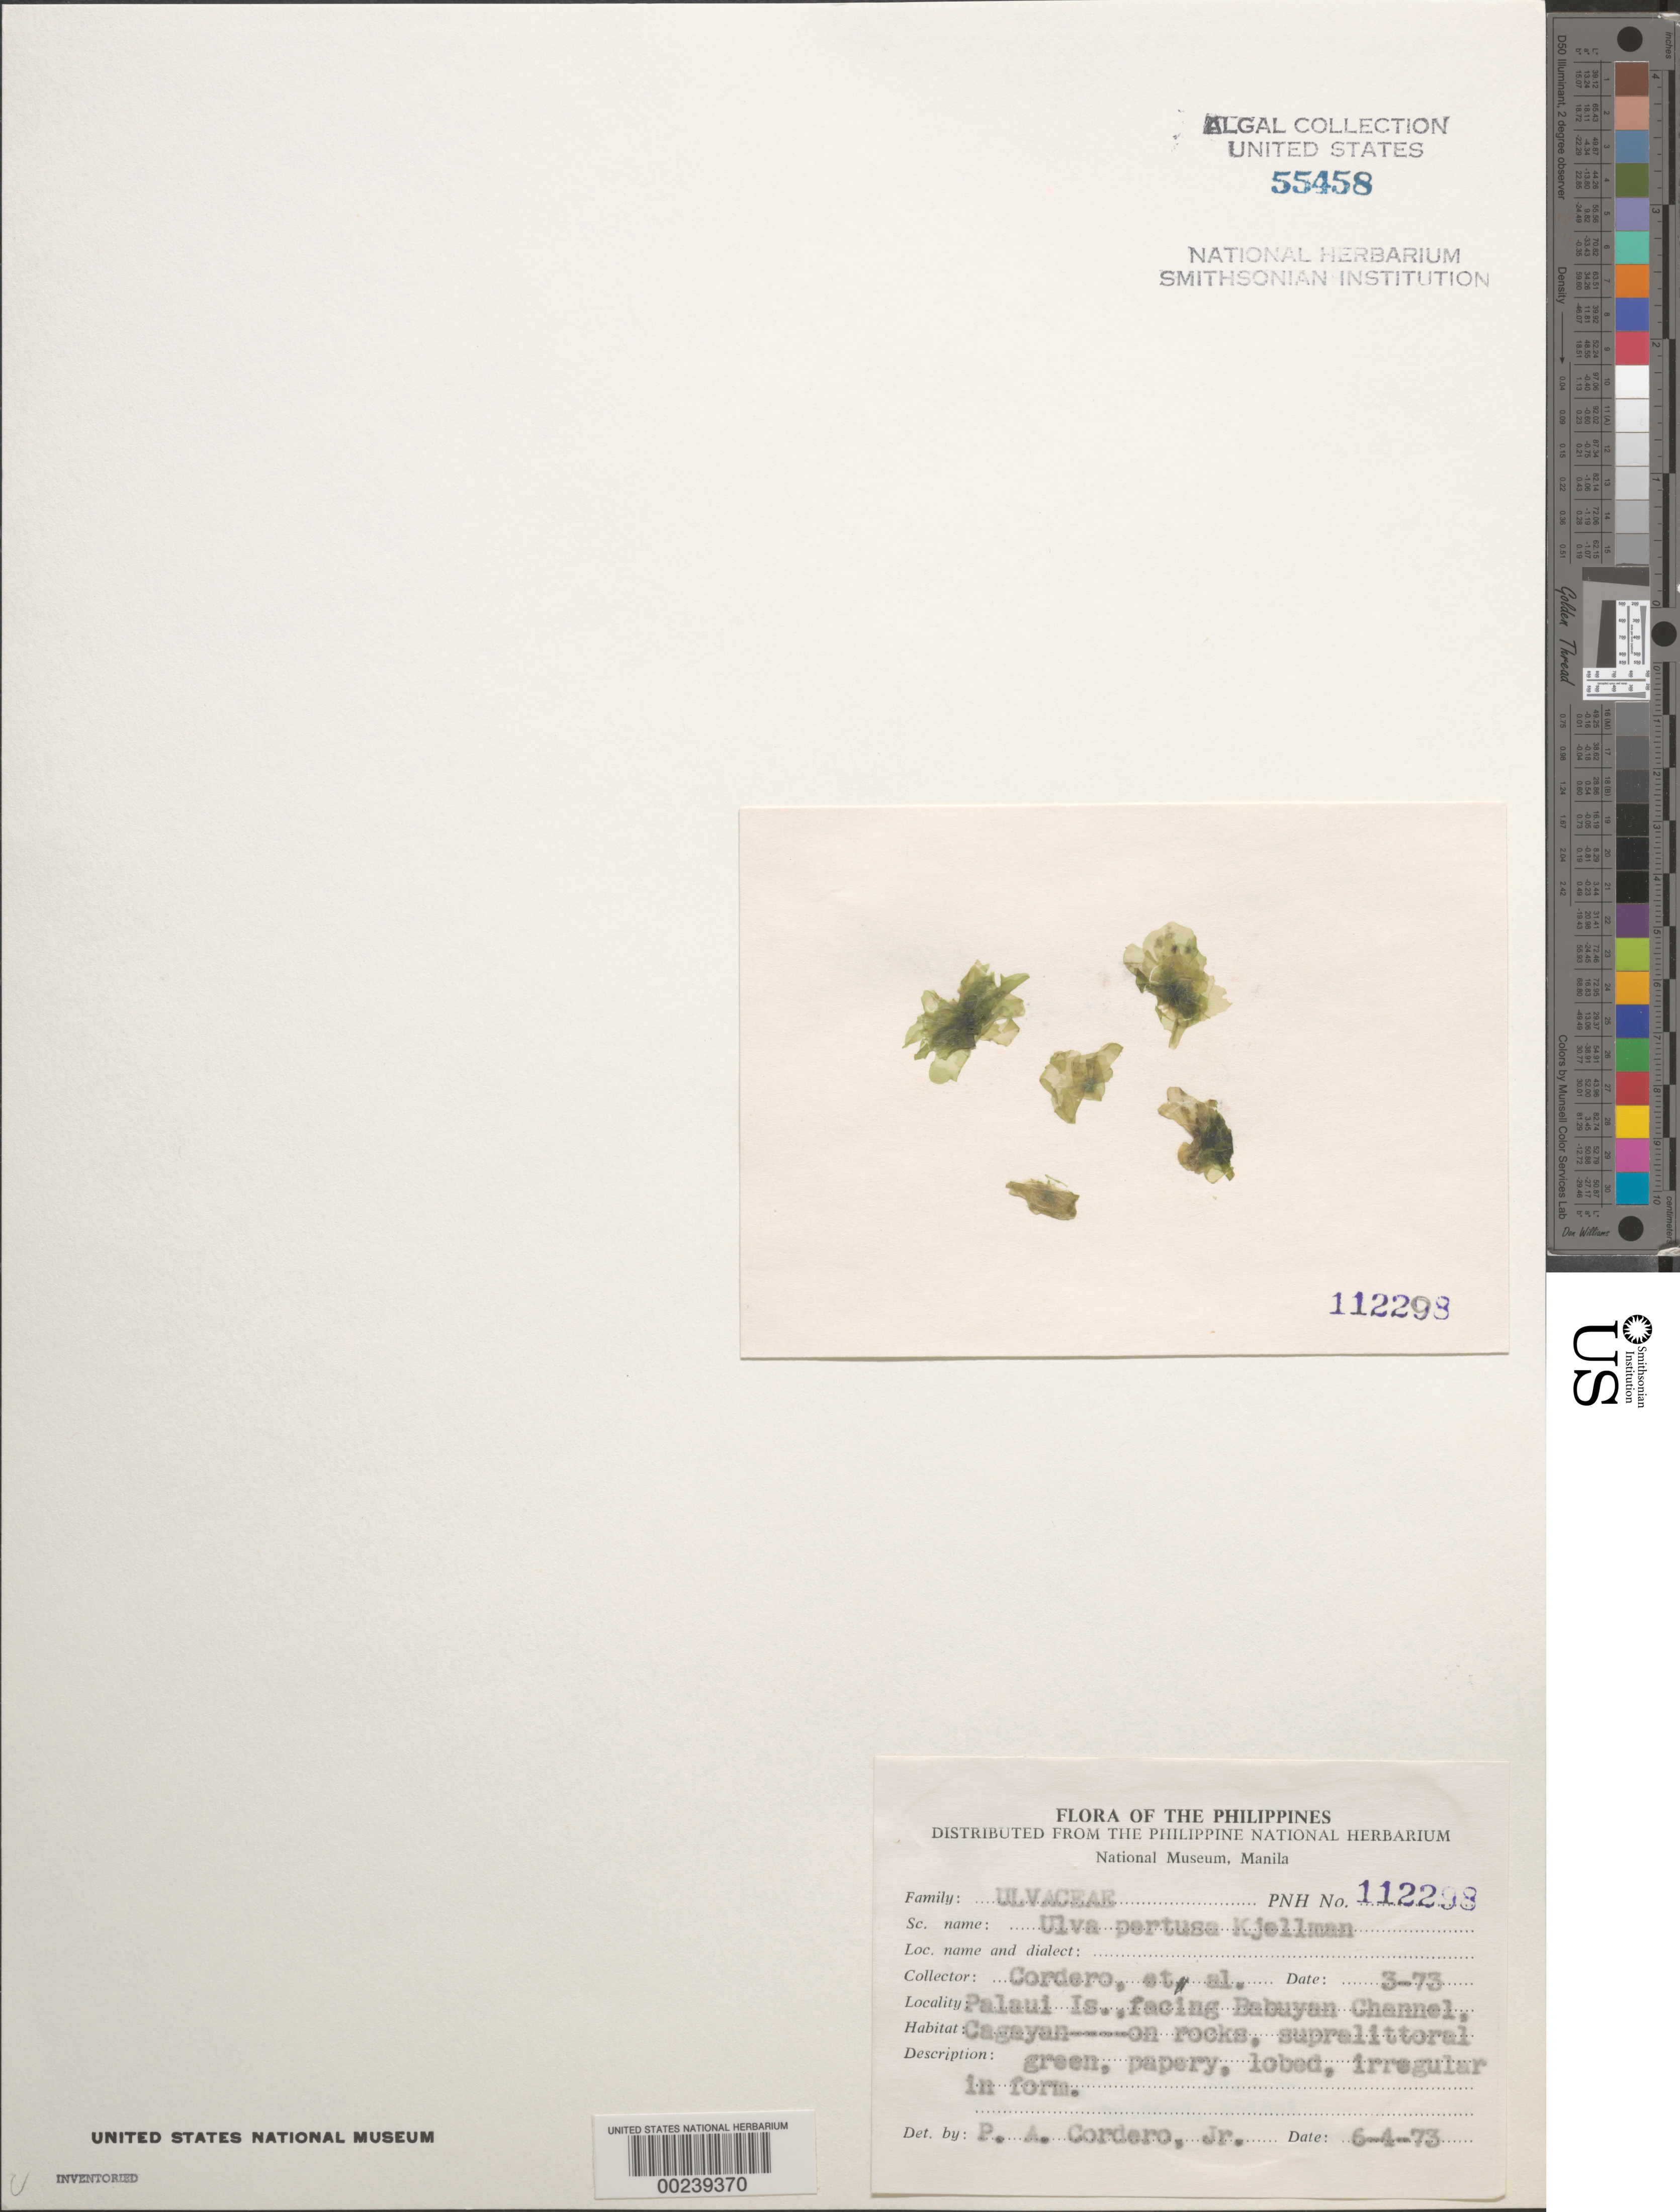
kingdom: Plantae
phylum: Chlorophyta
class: Ulvophyceae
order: Ulvales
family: Ulvaceae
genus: Ulva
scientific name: Ulva australis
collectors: P. A. Cordero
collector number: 112298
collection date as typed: Mar 1973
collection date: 1973-03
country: Philippines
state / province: Cagayan Valley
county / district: Cagayan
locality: Palaui island, facing babuyan channel, cagayan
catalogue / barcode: US 55458